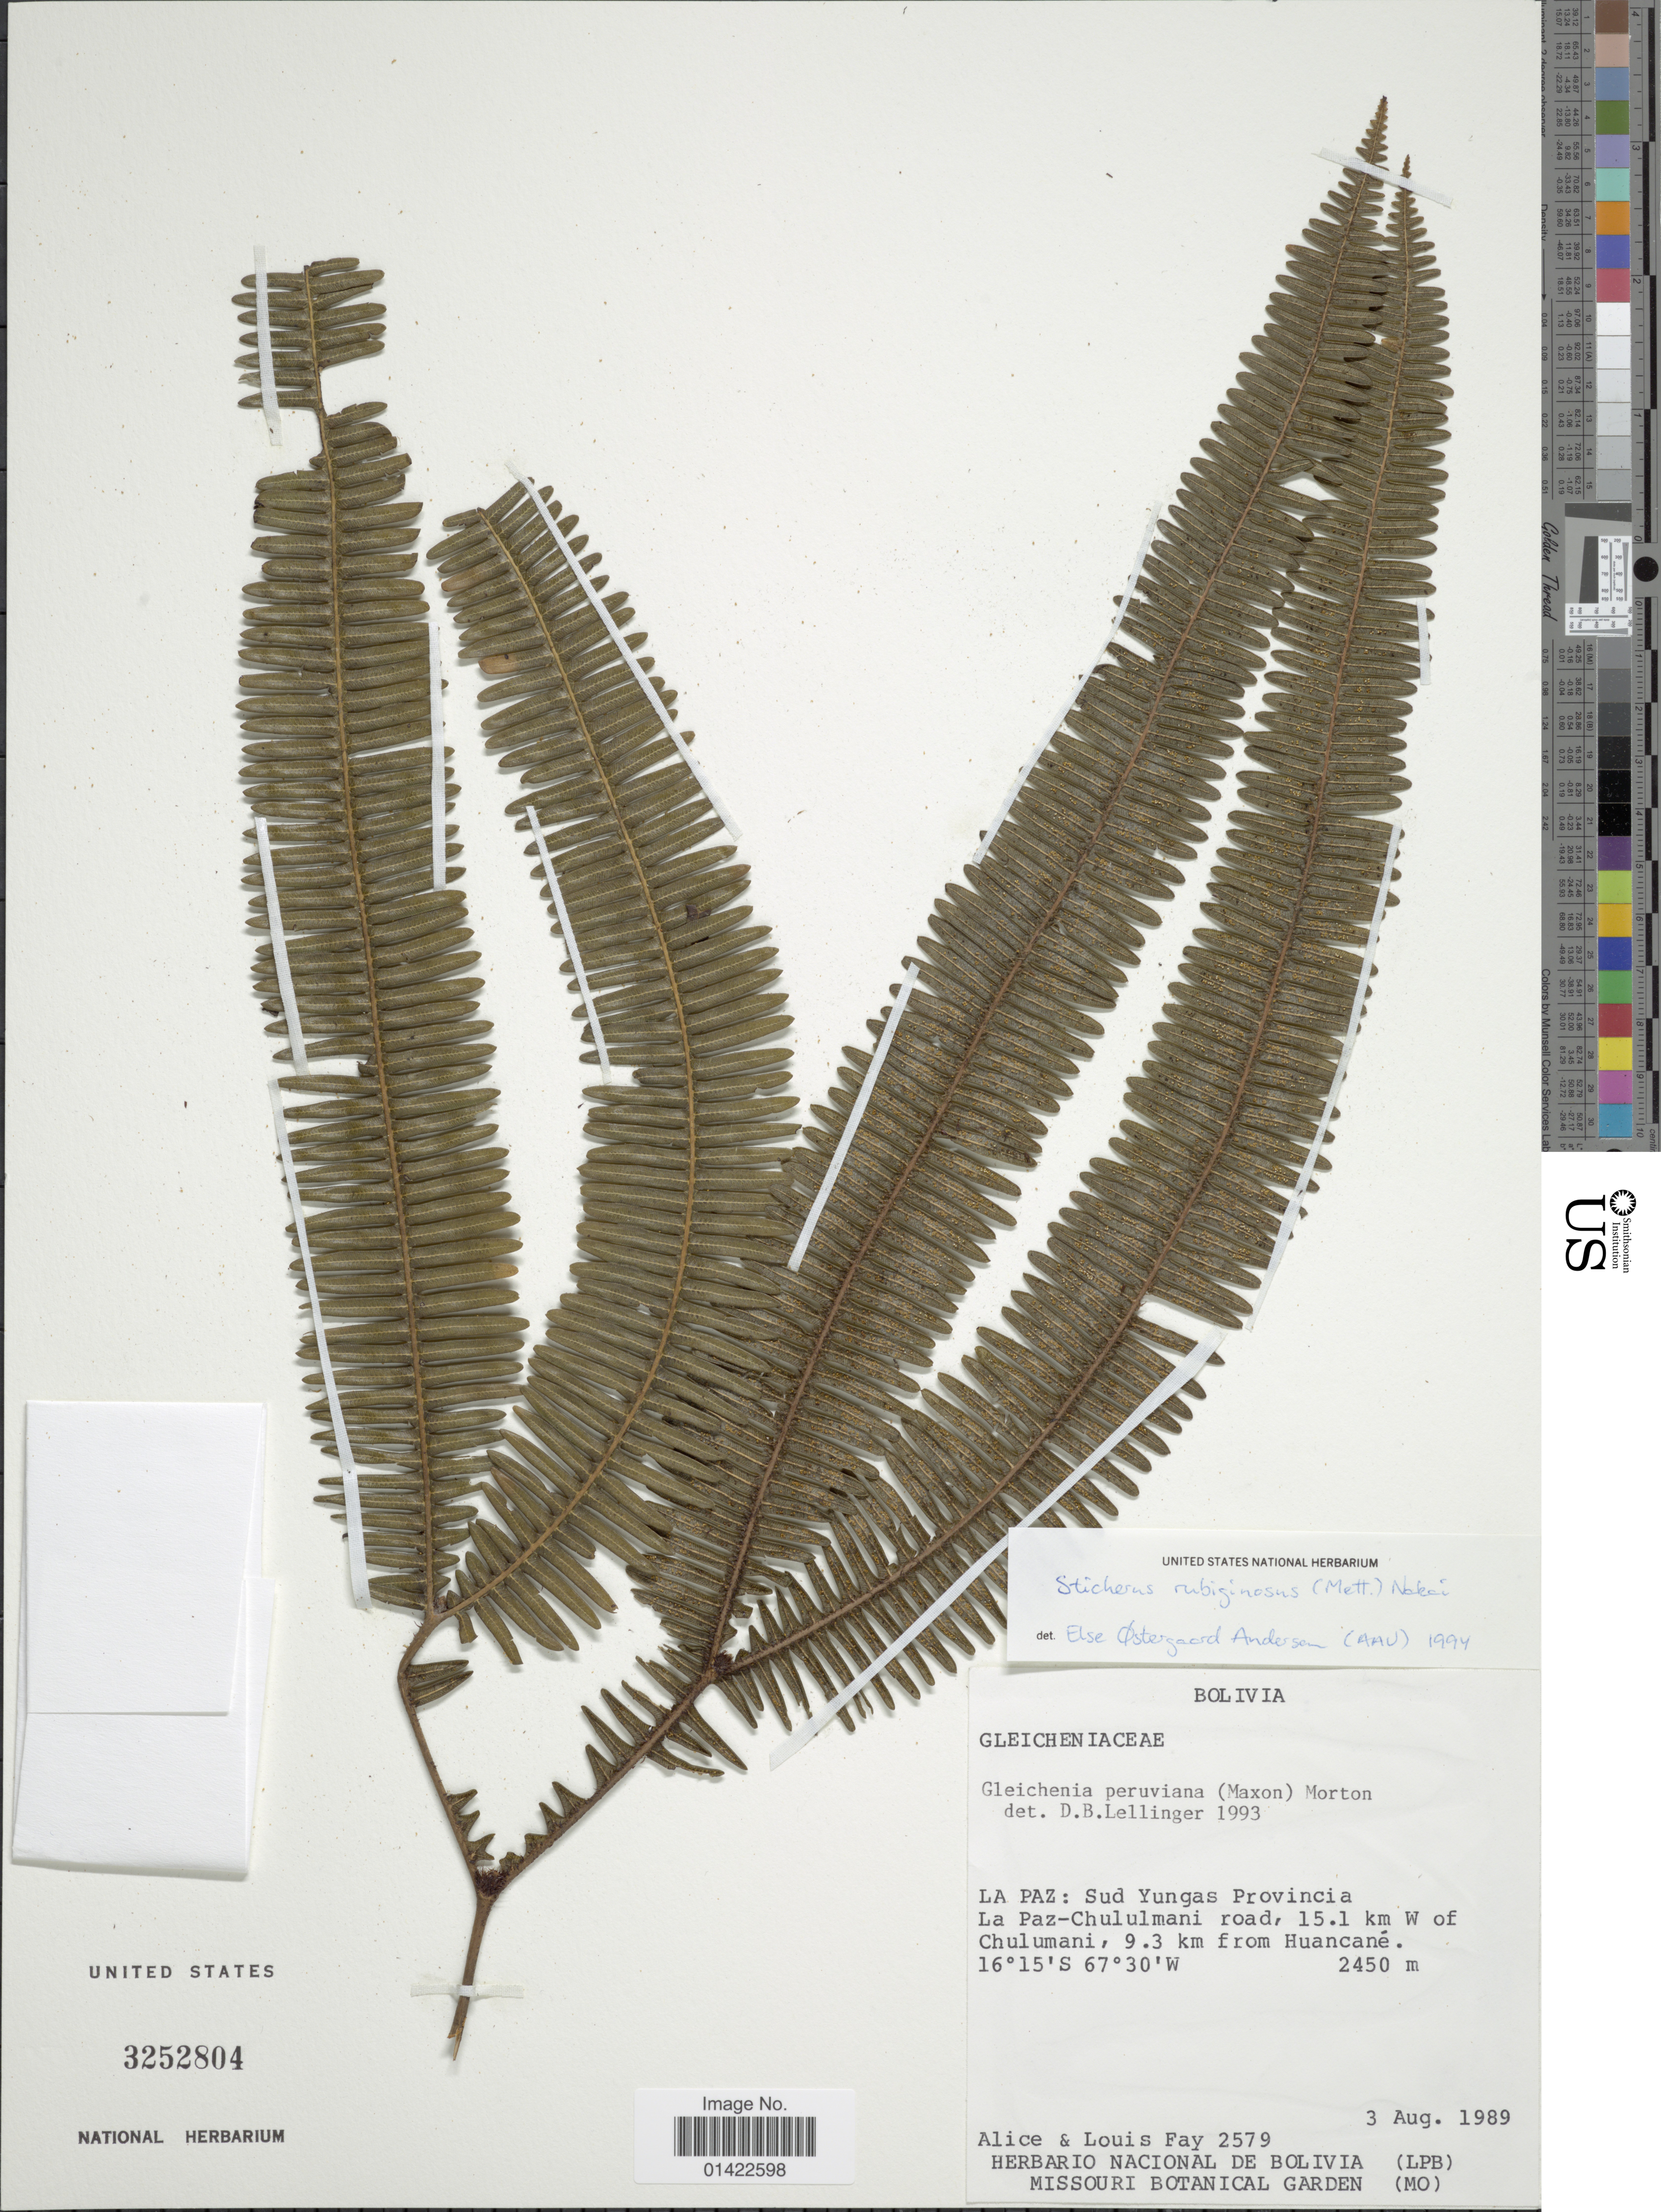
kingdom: Plantae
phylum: Tracheophyta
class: Polypodiopsida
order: Gleicheniales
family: Gleicheniaceae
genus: Sticherus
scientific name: Sticherus rubiginosus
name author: (Mett.) Nakai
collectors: A. Fay & L. Fay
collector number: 2579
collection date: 1989-08-03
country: Bolivia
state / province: La Paz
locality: Sud Yungas Provincia La Paz-Chululmani road, 15.1 km W of Chululmani, 9.3 km from Huancané.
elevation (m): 2450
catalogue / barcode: US 3252804